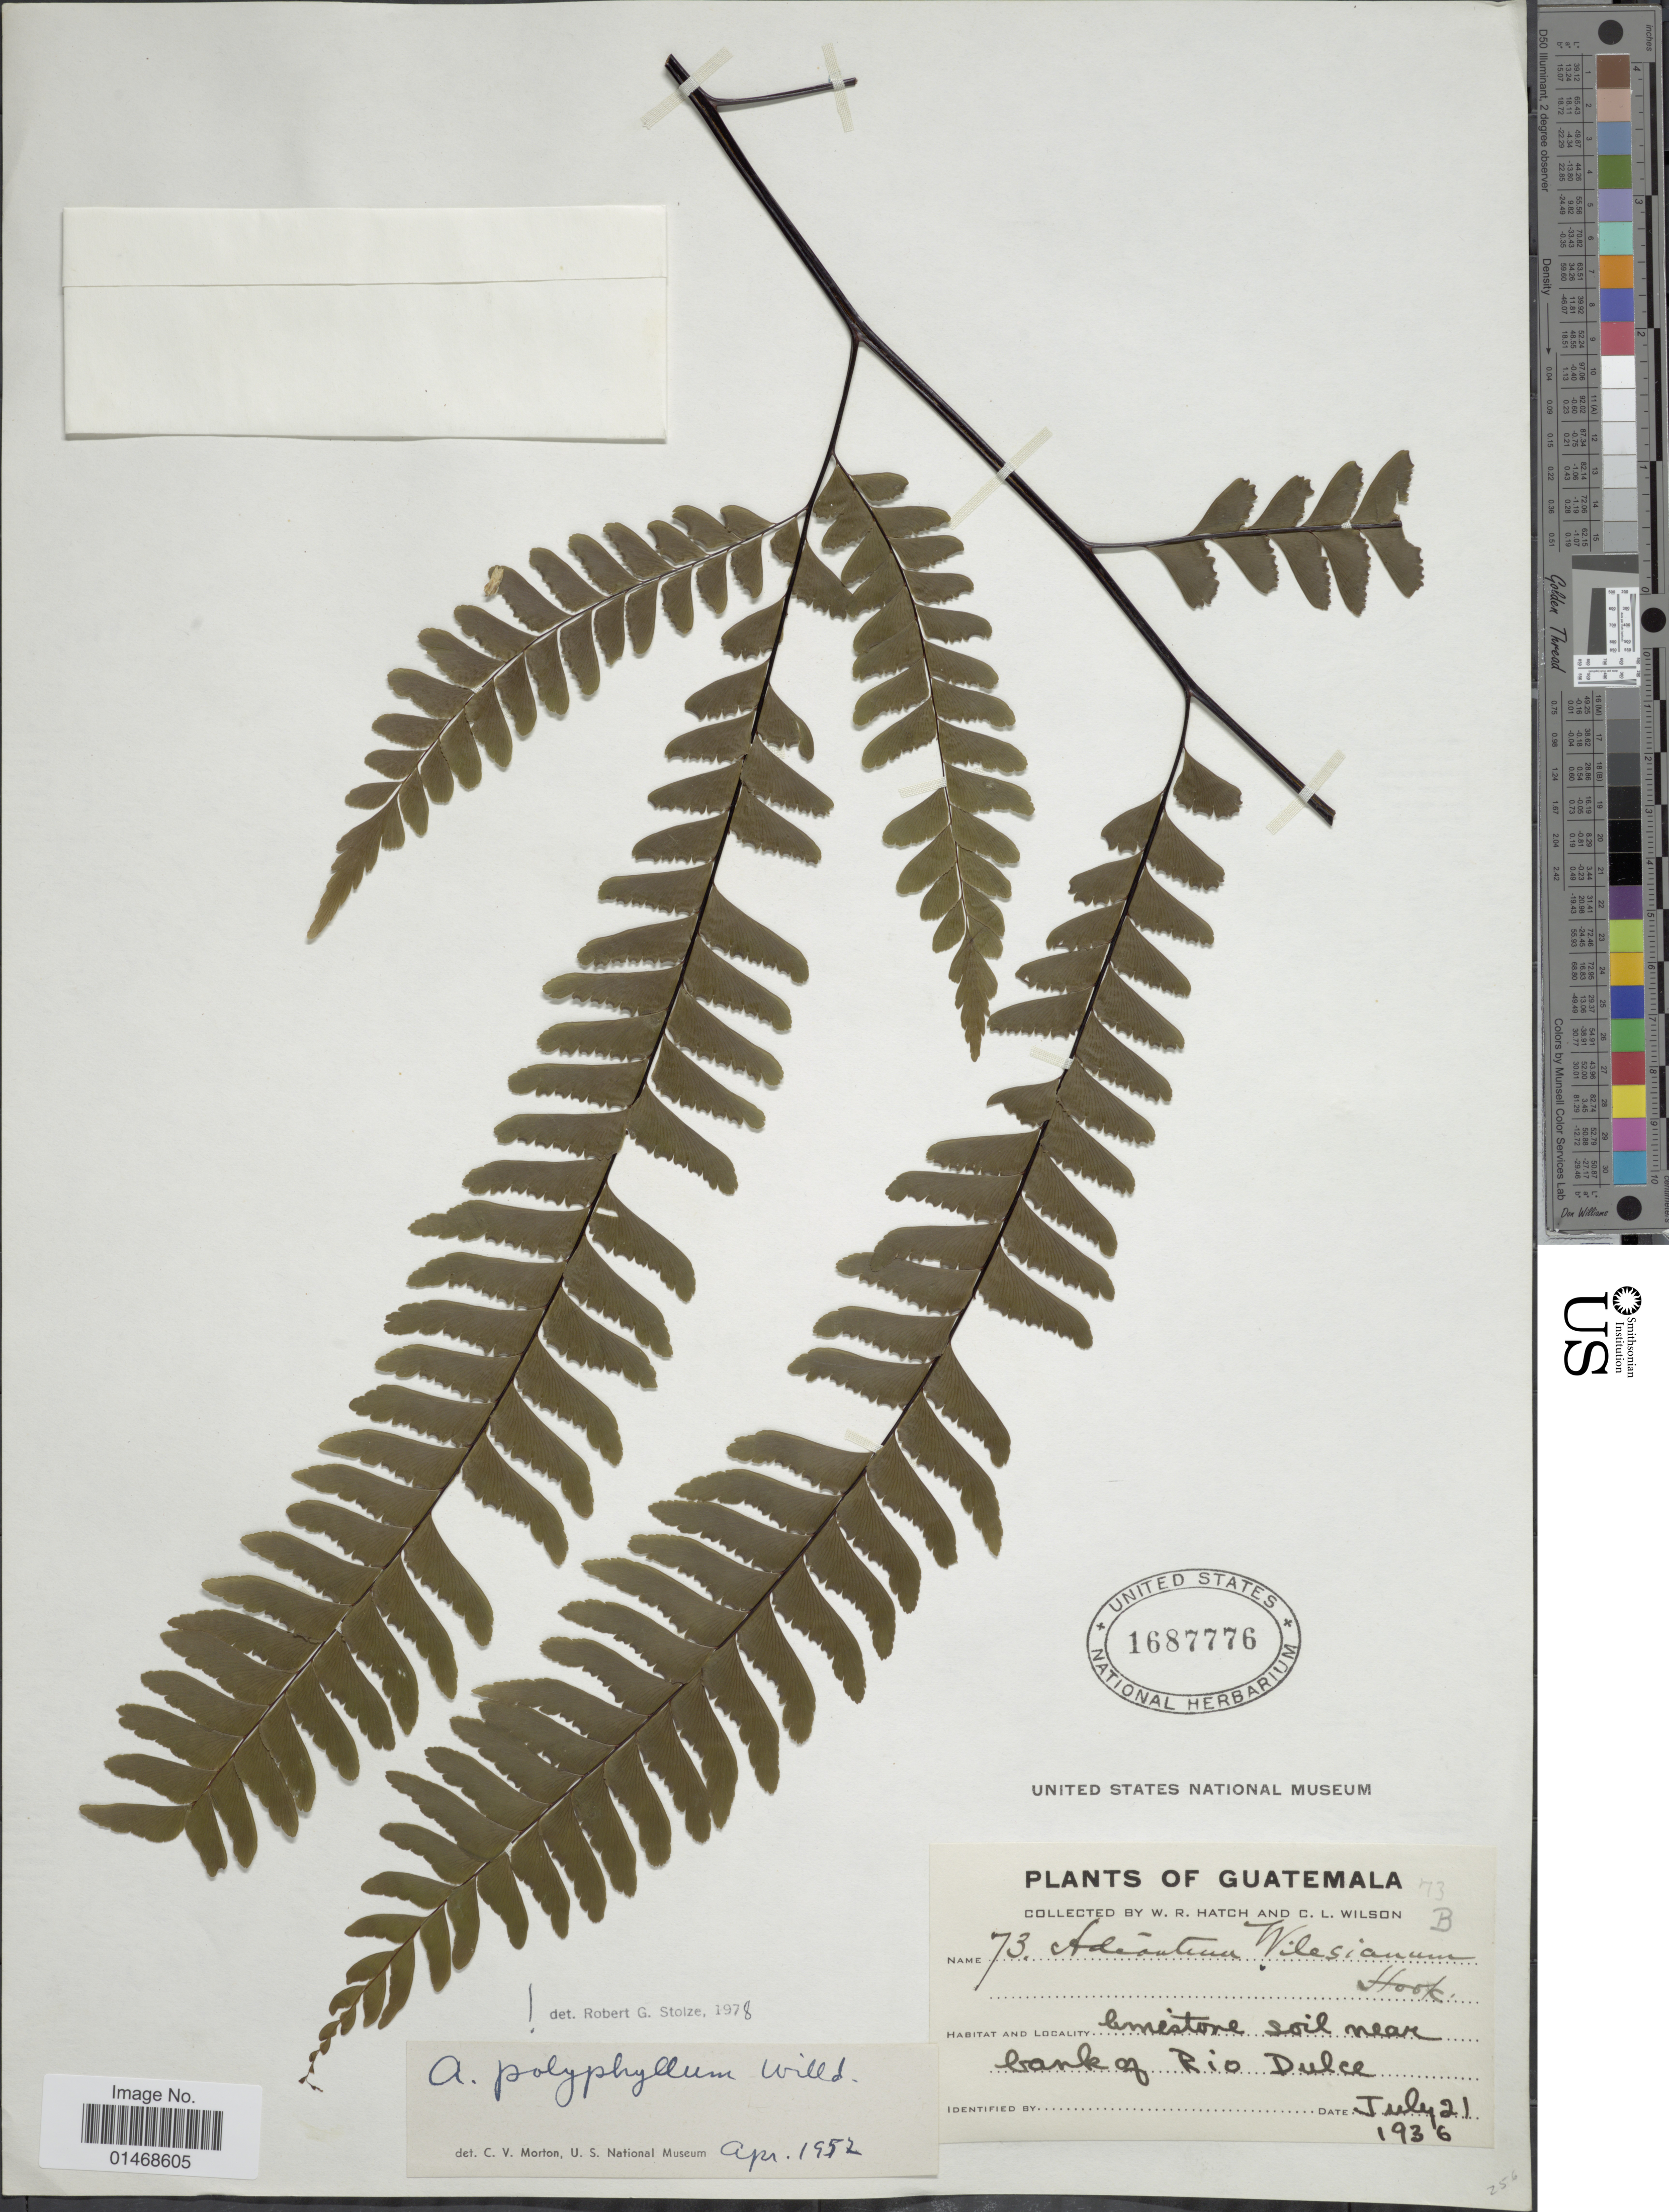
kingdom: Plantae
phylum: Tracheophyta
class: Polypodiopsida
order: Polypodiales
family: Pteridaceae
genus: Adiantum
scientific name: Adiantum sp.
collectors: W. Hatch & C. L. Wilson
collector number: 73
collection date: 1936-07-21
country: Guatemala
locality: Limestone soil, near banks of Rio Dulce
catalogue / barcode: US 1687776